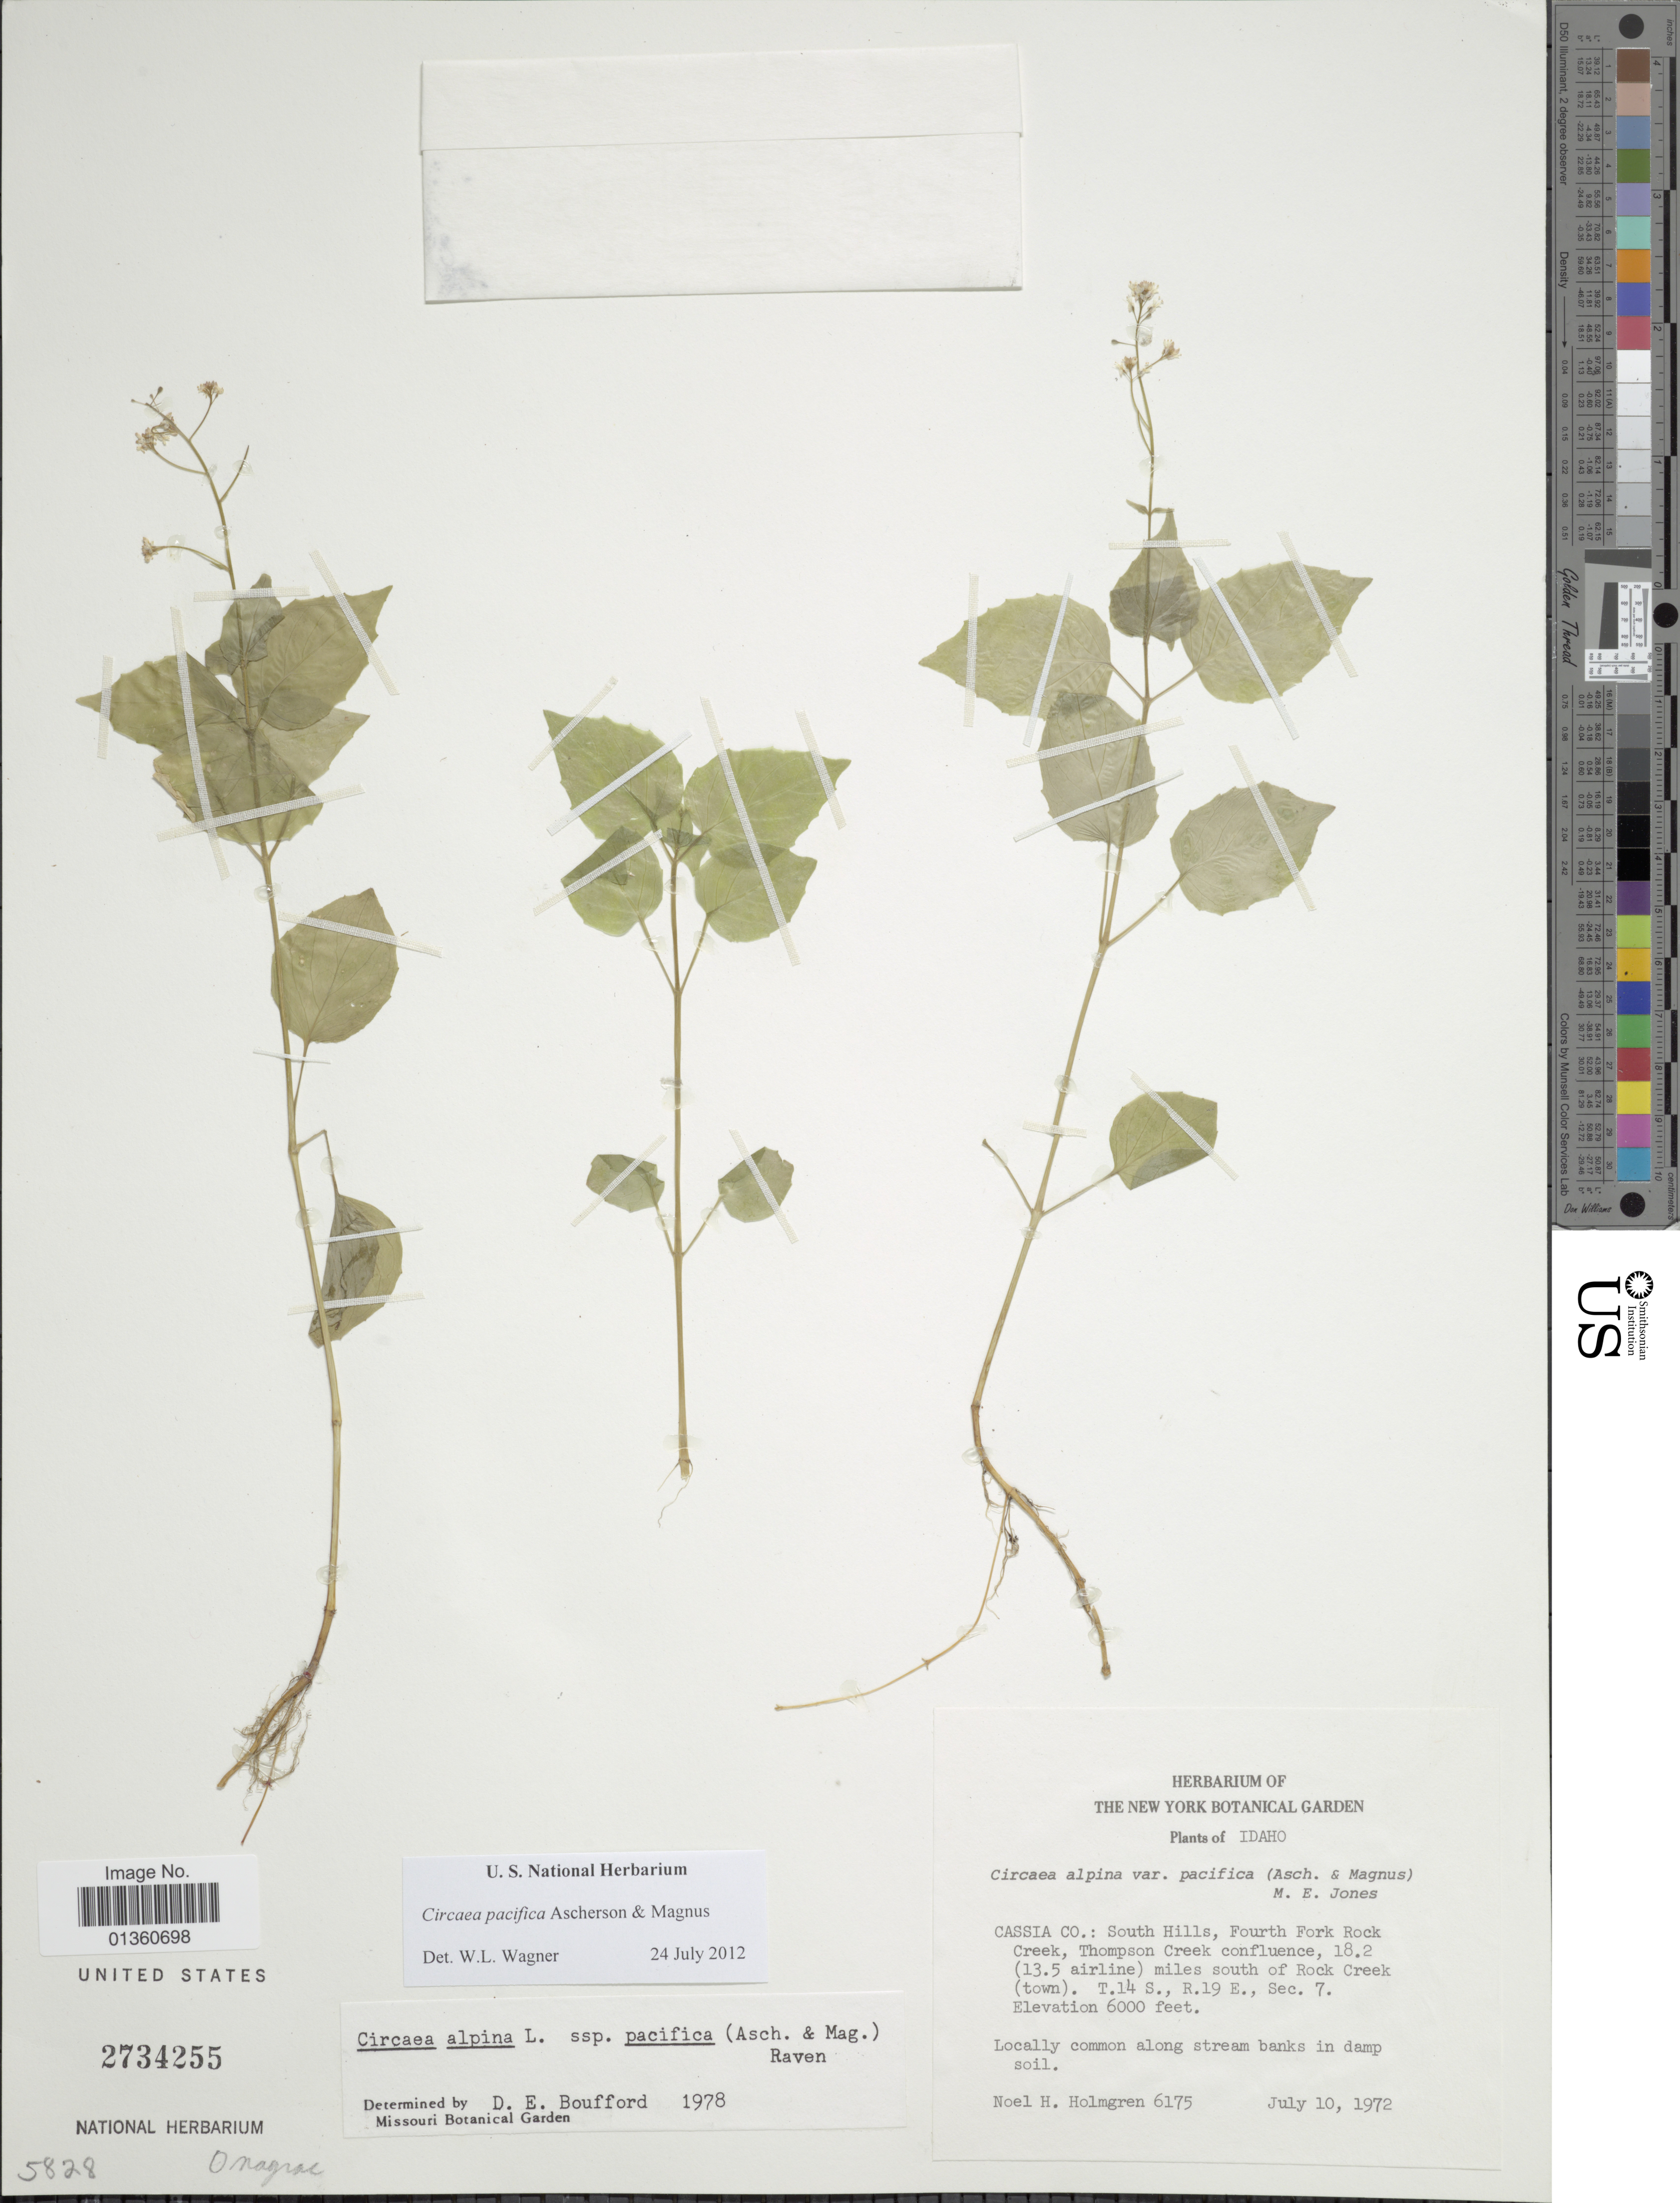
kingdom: Plantae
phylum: Tracheophyta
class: Magnoliopsida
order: Myrtales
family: Onagraceae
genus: Circaea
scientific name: Circaea pacifica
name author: Asch. & Magnus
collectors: N. H. Holmgren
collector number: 6175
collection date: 1972-07-10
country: United States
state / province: Idaho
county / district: Cassia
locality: South Hills, Fourth Fork Rock Creek, Thompson Creek confluence, 18.2 (13.5 airline) miles south of Rock Creek (town)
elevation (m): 1829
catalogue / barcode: US 2734255